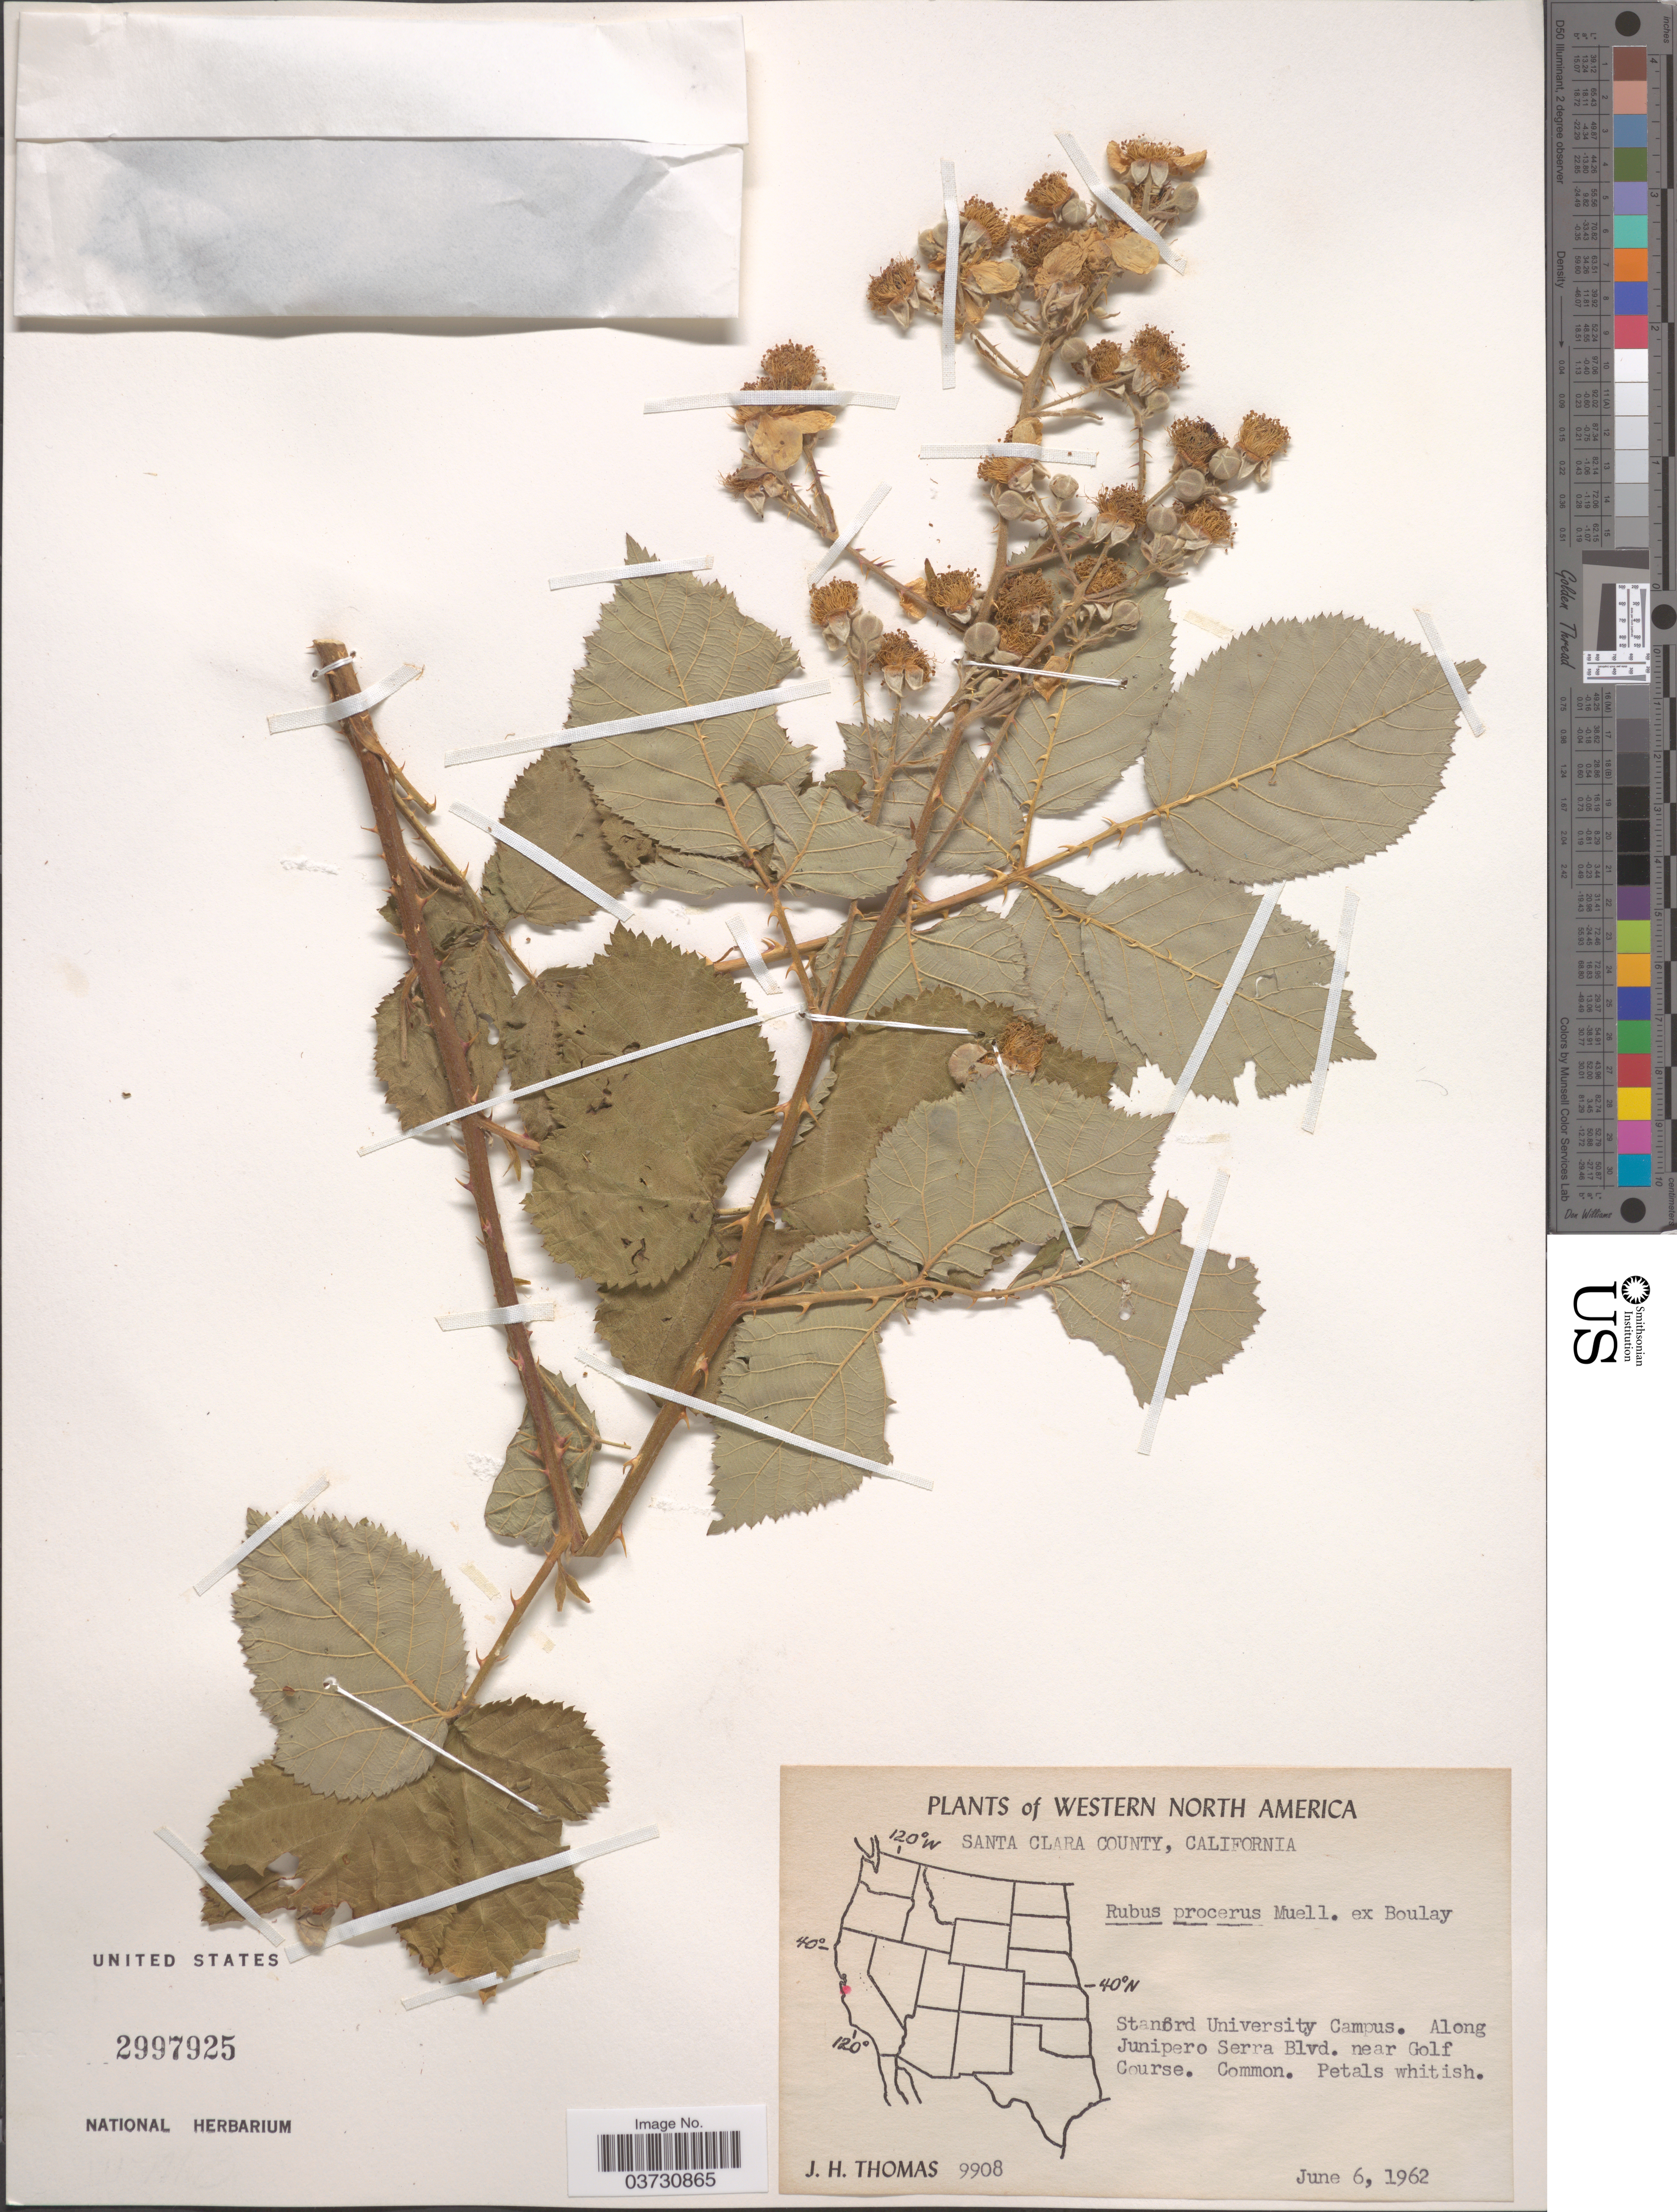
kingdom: Plantae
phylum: Tracheophyta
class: Magnoliopsida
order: Rosales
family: Rosaceae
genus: Rubus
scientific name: Rubus procerus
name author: P.J. Müll. ex Boulay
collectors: J. H. Thomas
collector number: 9908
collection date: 1962-06-06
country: United States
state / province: California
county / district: Santa Clara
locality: Western North America. Santa Clara County. Stanford University Campus. Along Junipero Serra Blvd. near Golf Course.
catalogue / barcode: US 2997925